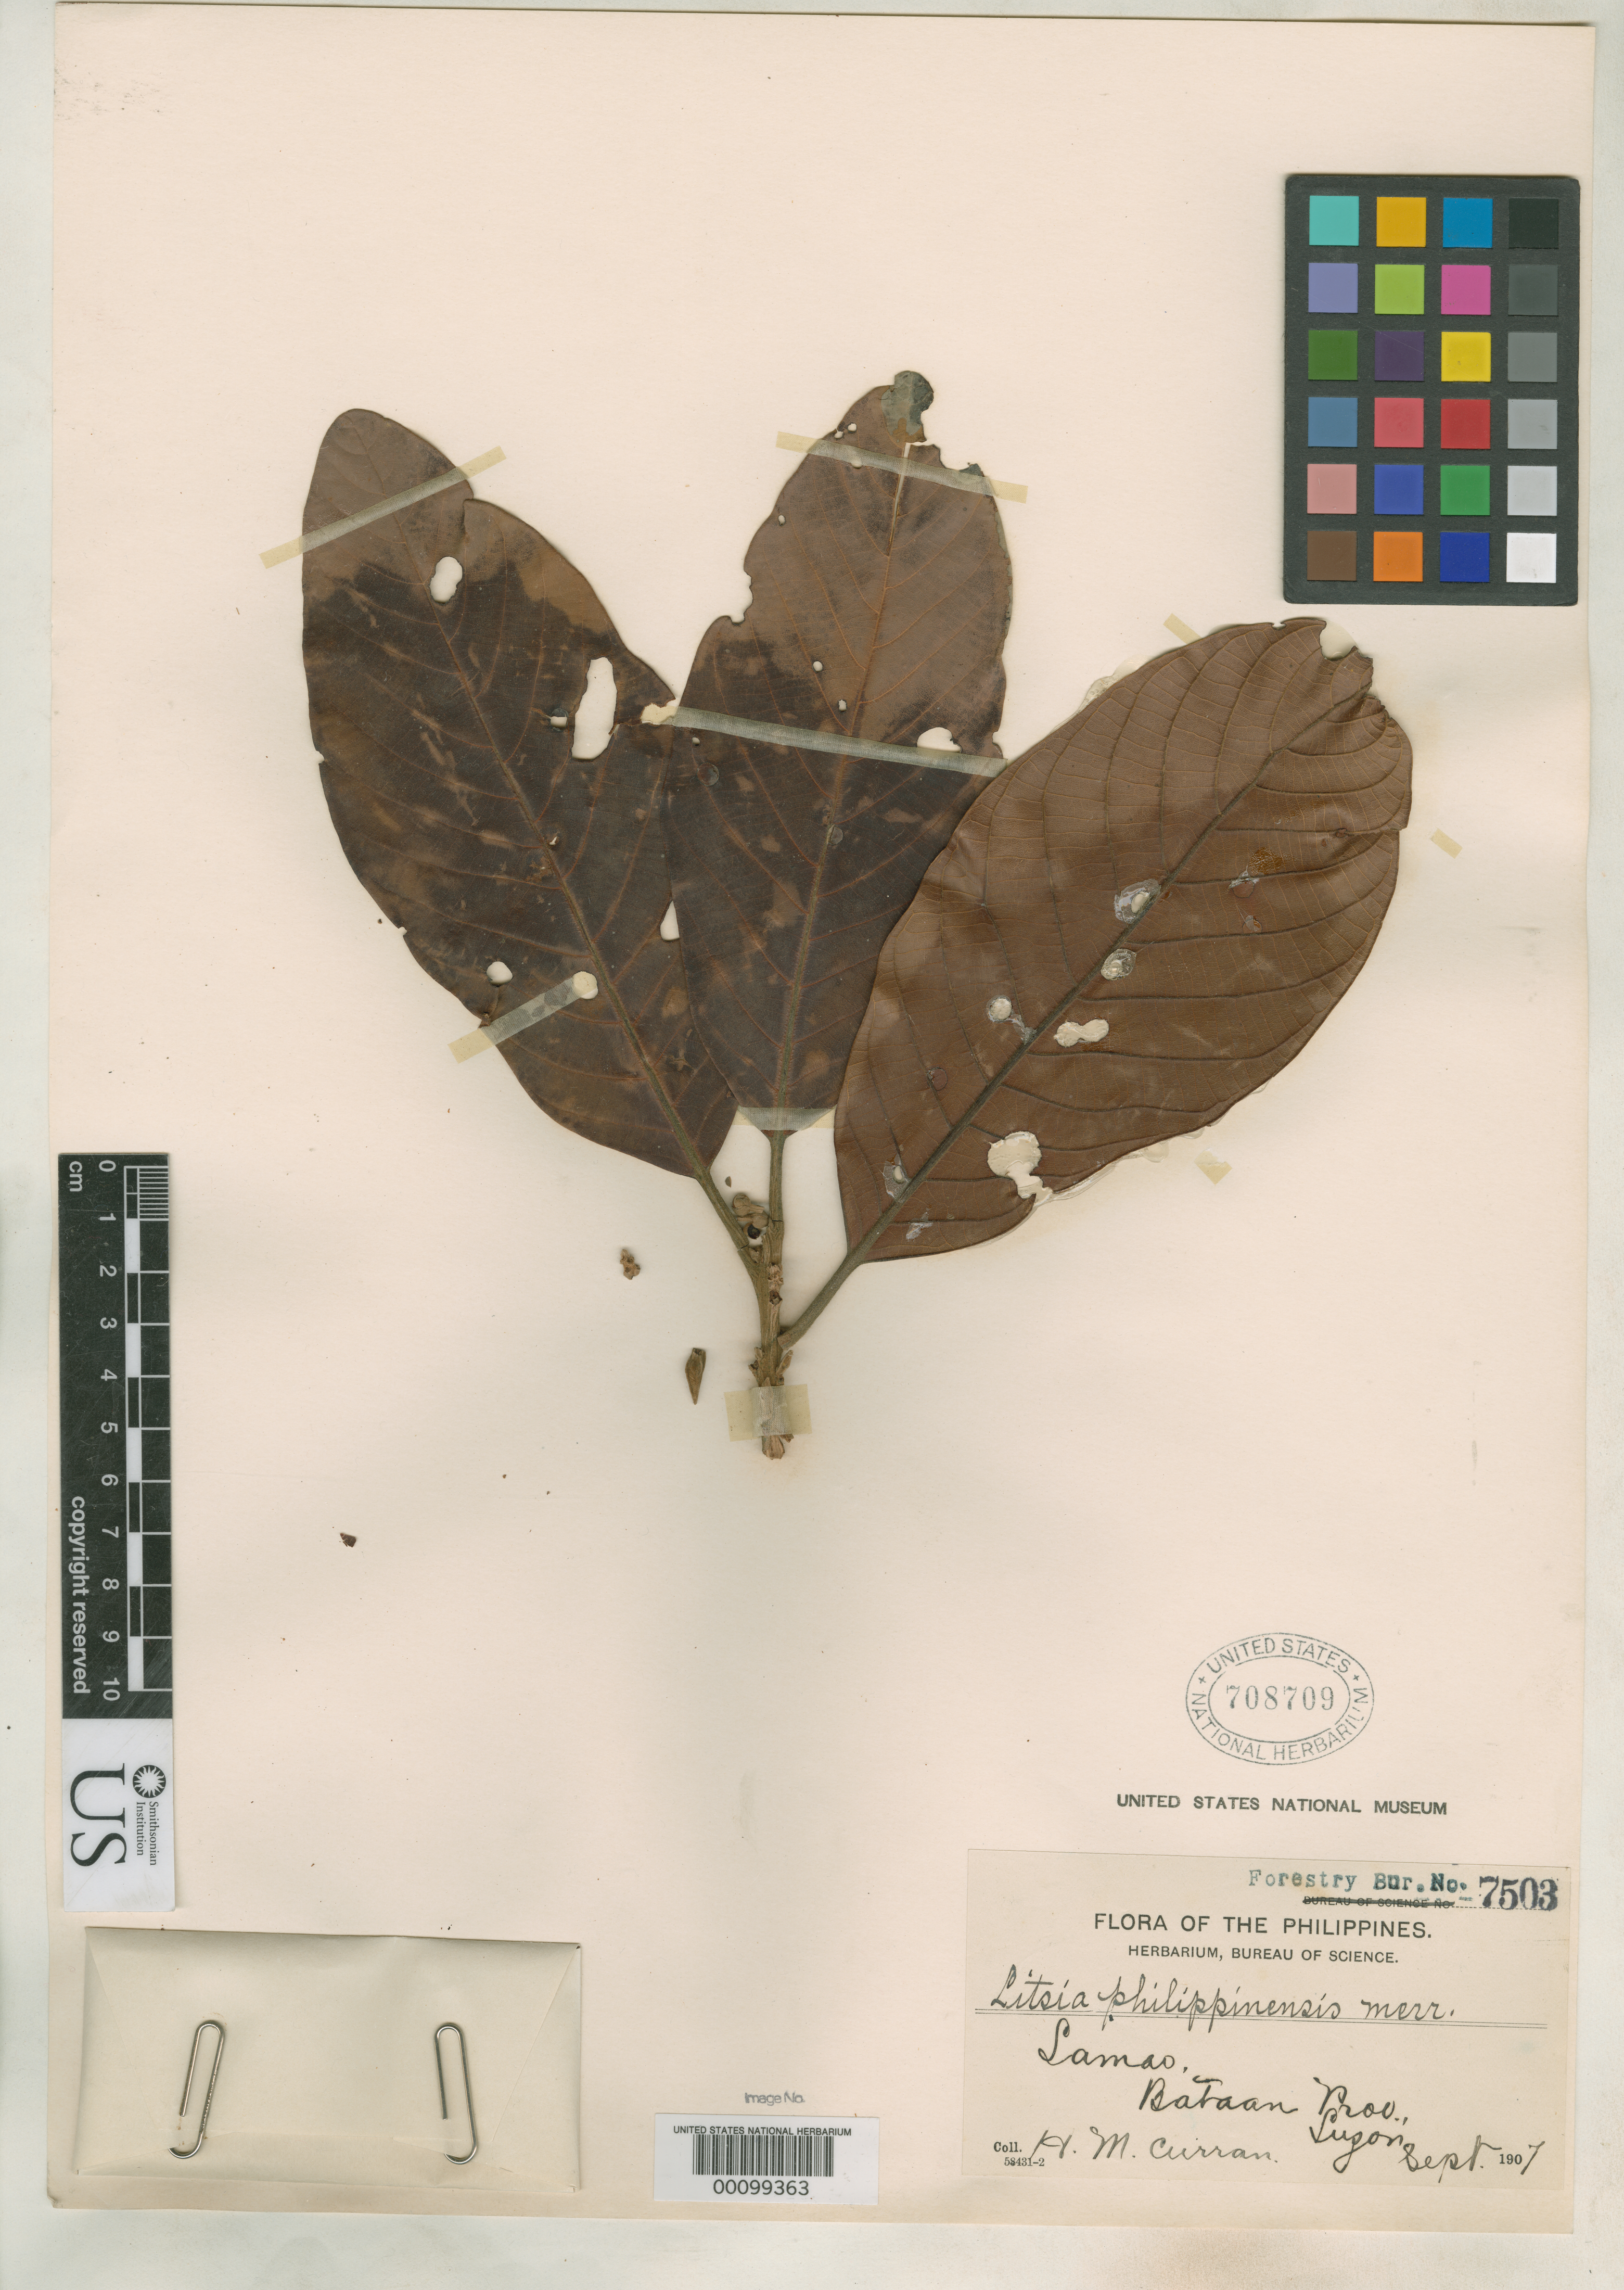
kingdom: Plantae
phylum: Tracheophyta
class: Magnoliopsida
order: Laurales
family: Lauraceae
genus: Litsea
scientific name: Litsea philippinensis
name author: Merr.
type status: Isotype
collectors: H. M. Curran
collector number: Bur. Sci. 7503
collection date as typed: Sep 1907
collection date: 1907-09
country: Philippines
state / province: Central Luzon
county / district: Bataan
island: Luzon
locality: Lamao.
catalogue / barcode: US 708709